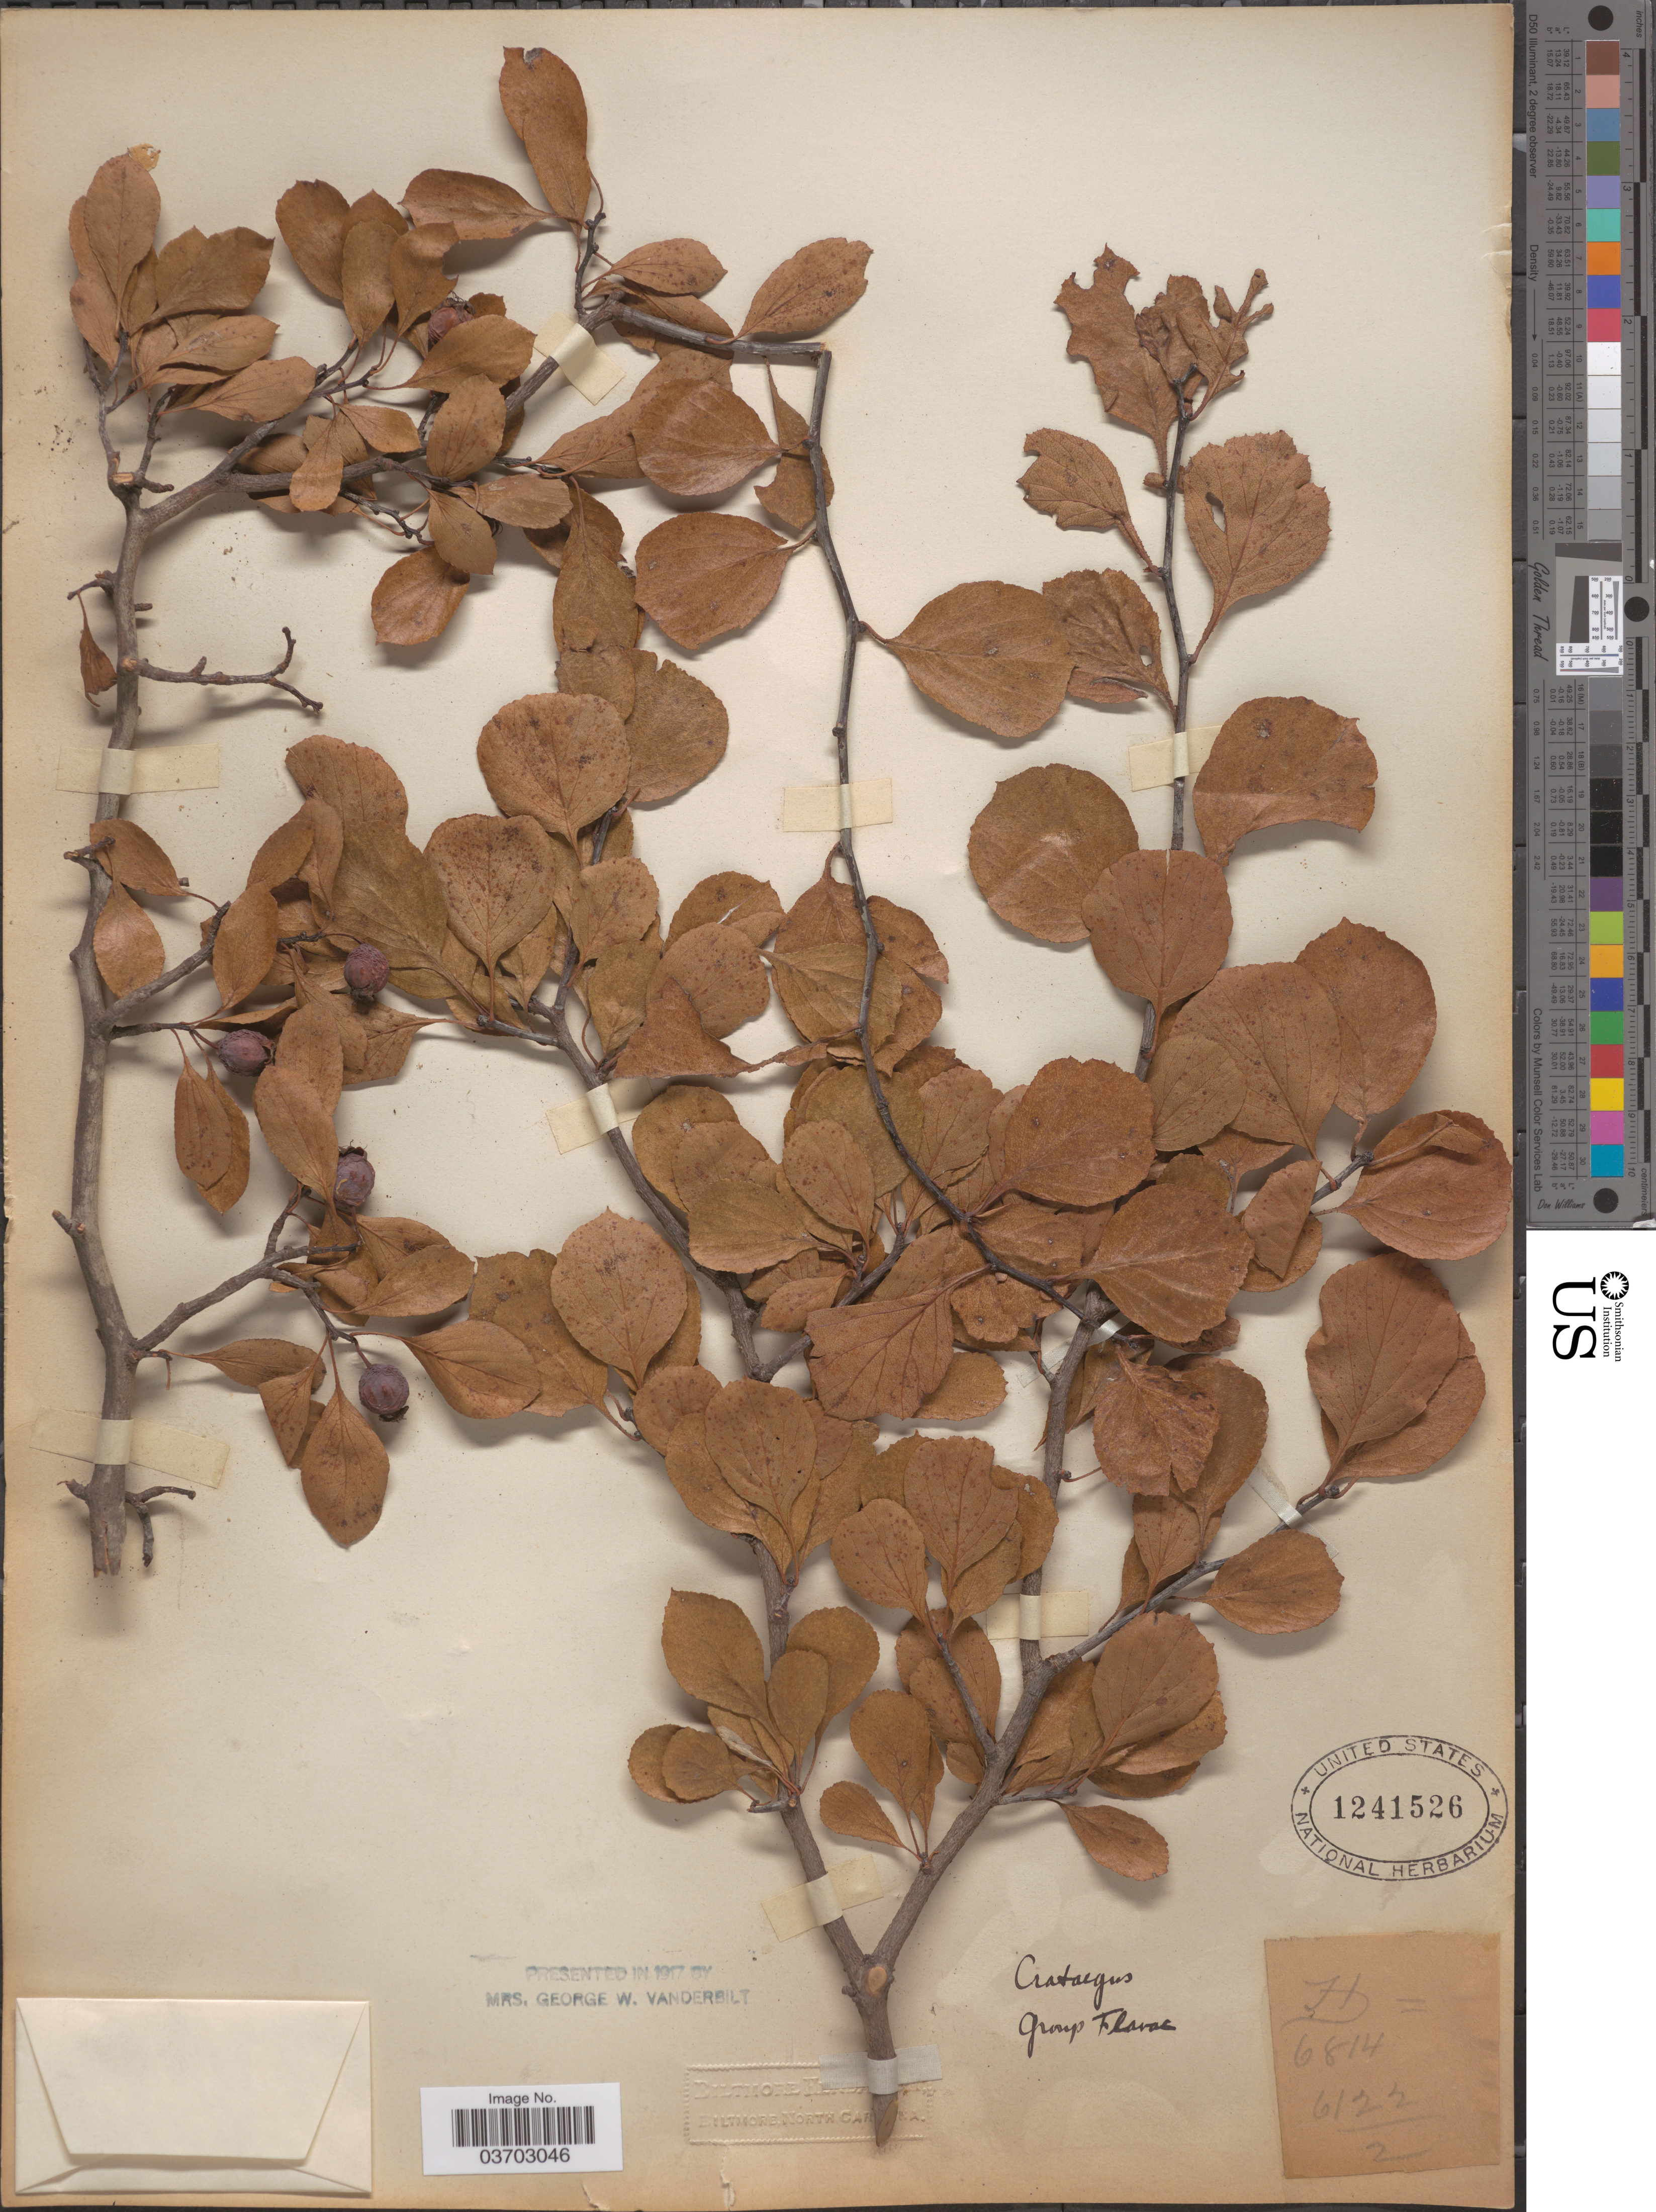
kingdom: Plantae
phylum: Tracheophyta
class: Magnoliopsida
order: Rosales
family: Rosaceae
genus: Crataegus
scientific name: Crataegus sp.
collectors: ex herb. Biltmore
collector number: H6814=6122/2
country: United States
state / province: North Carolina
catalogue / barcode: US 1241526